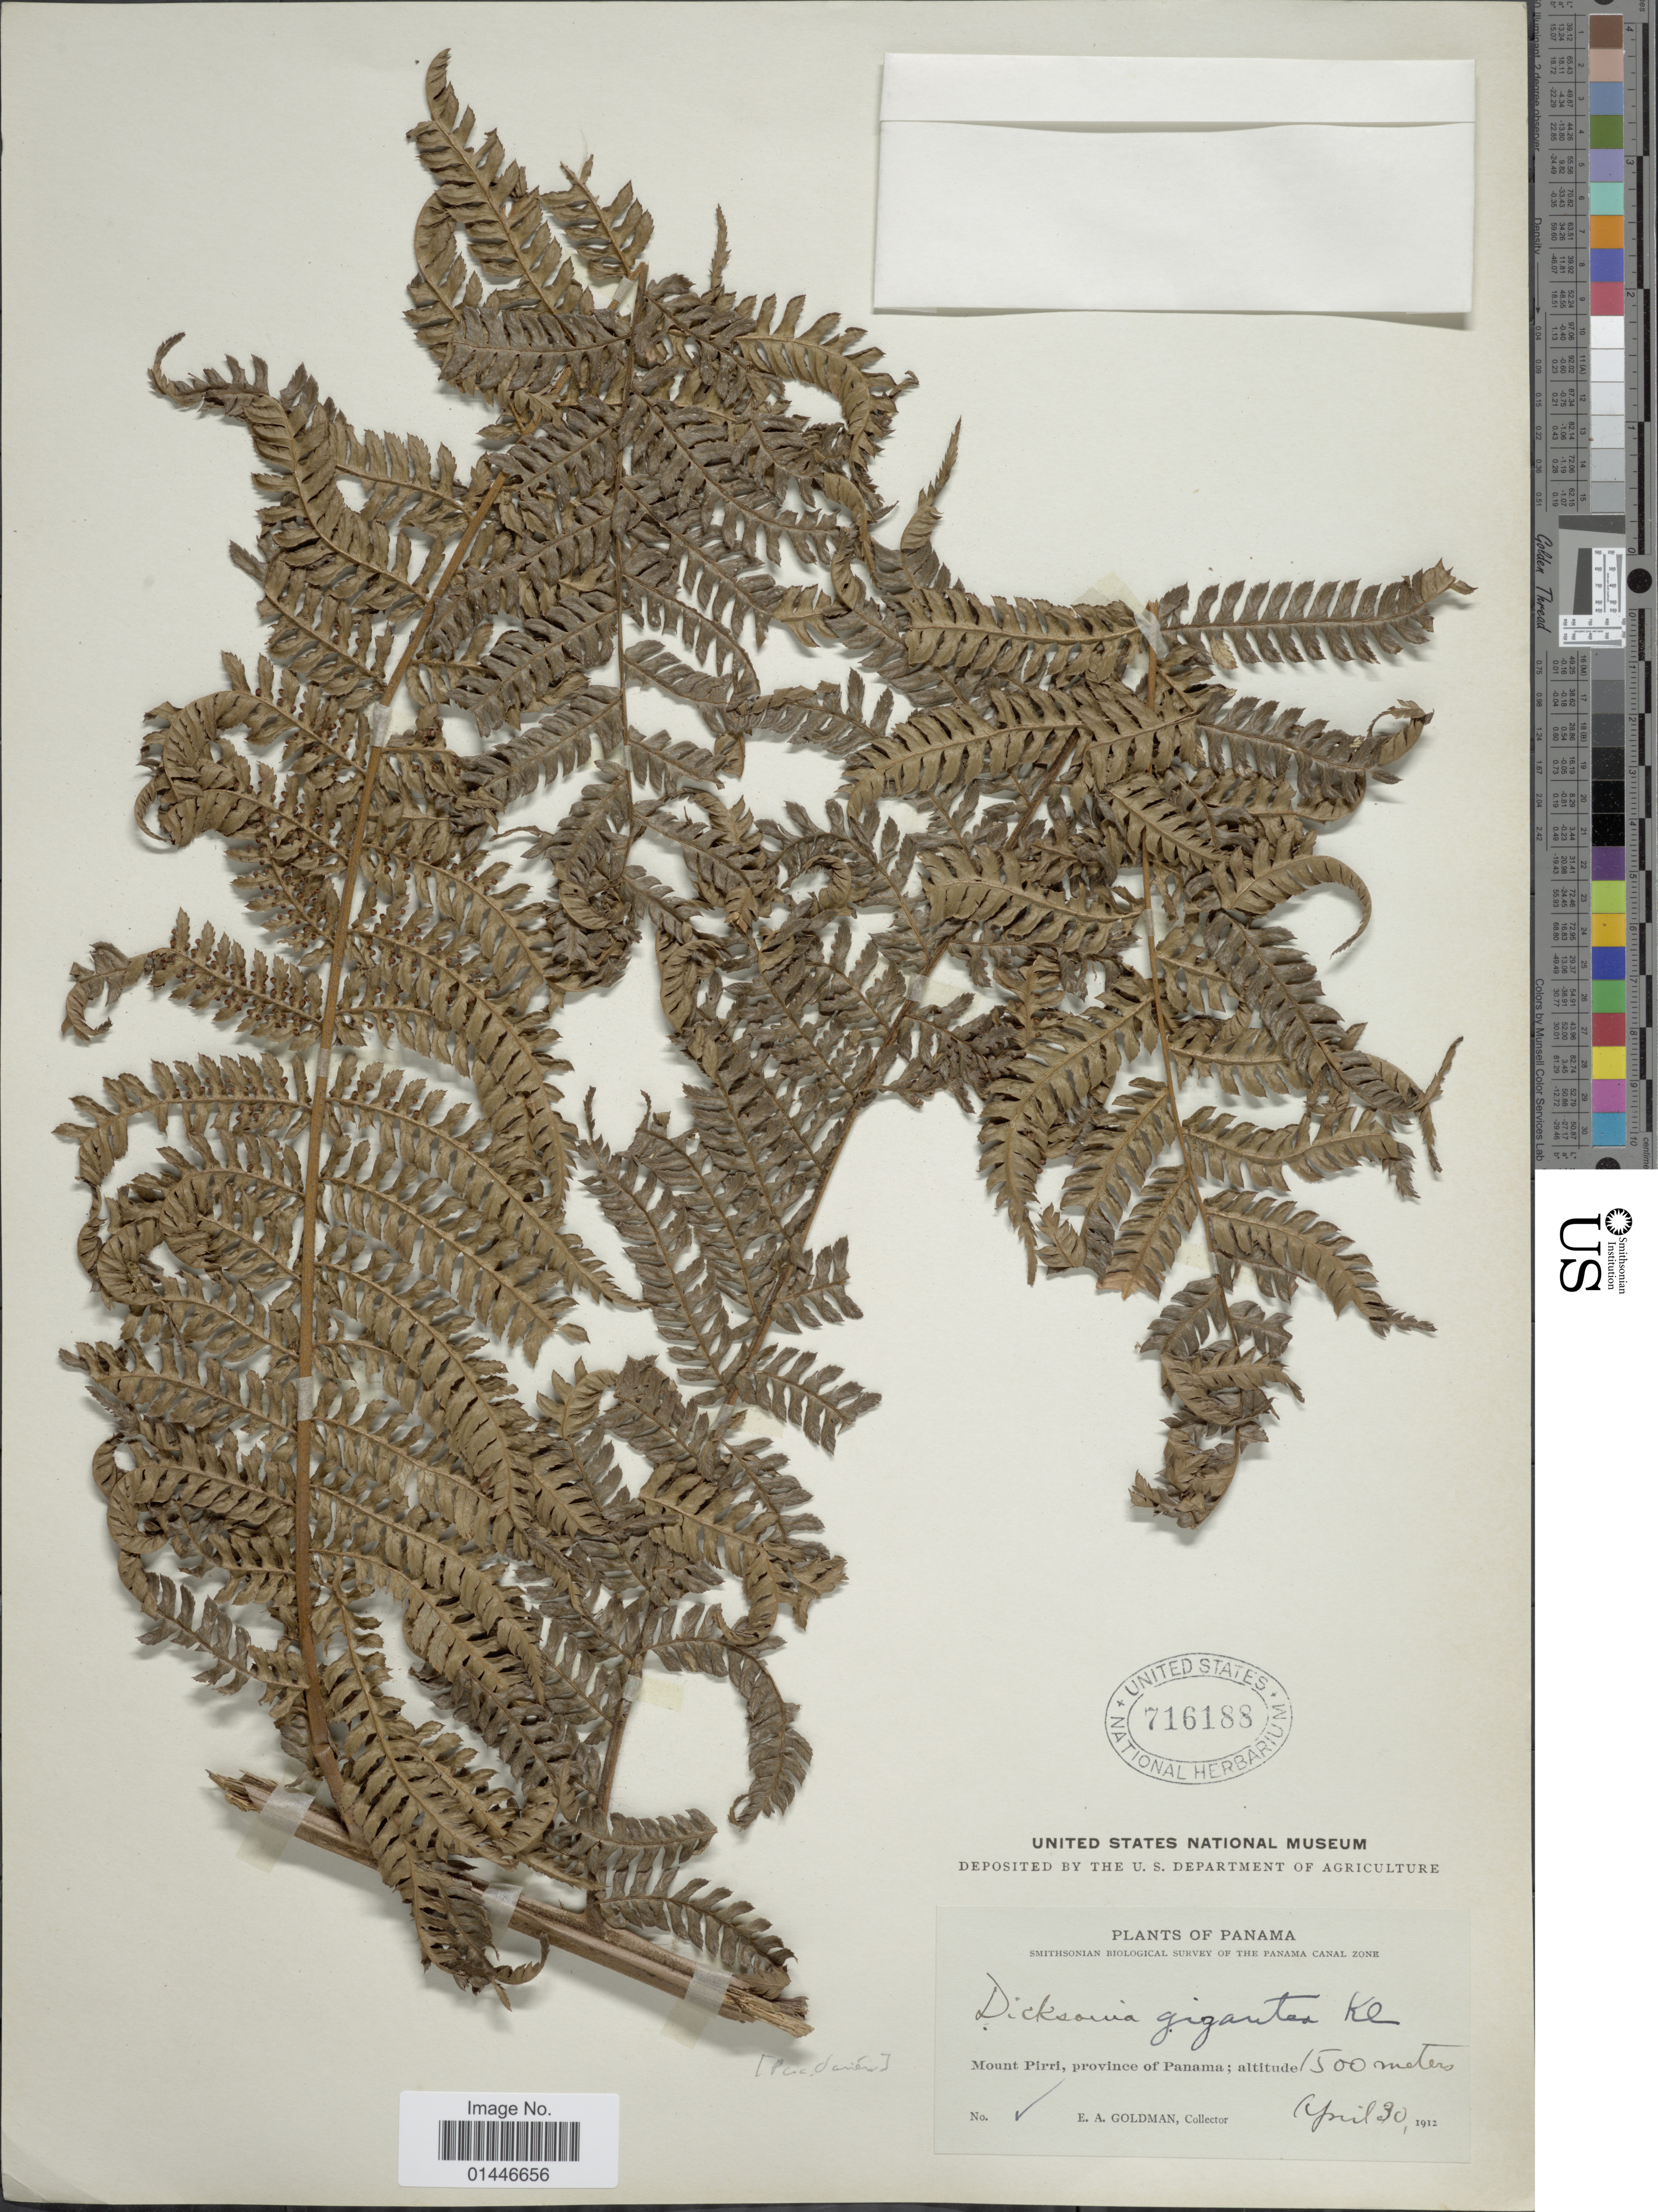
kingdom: Plantae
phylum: Tracheophyta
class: Polypodiopsida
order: Cyatheales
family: Dicksoniaceae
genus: Dicksonia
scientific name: Dicksonia gigantea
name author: H. Karst.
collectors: E. A. Goldman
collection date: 1912-04-30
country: Panama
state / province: Panamá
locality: Mount Pirri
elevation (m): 1500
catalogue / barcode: US 716188